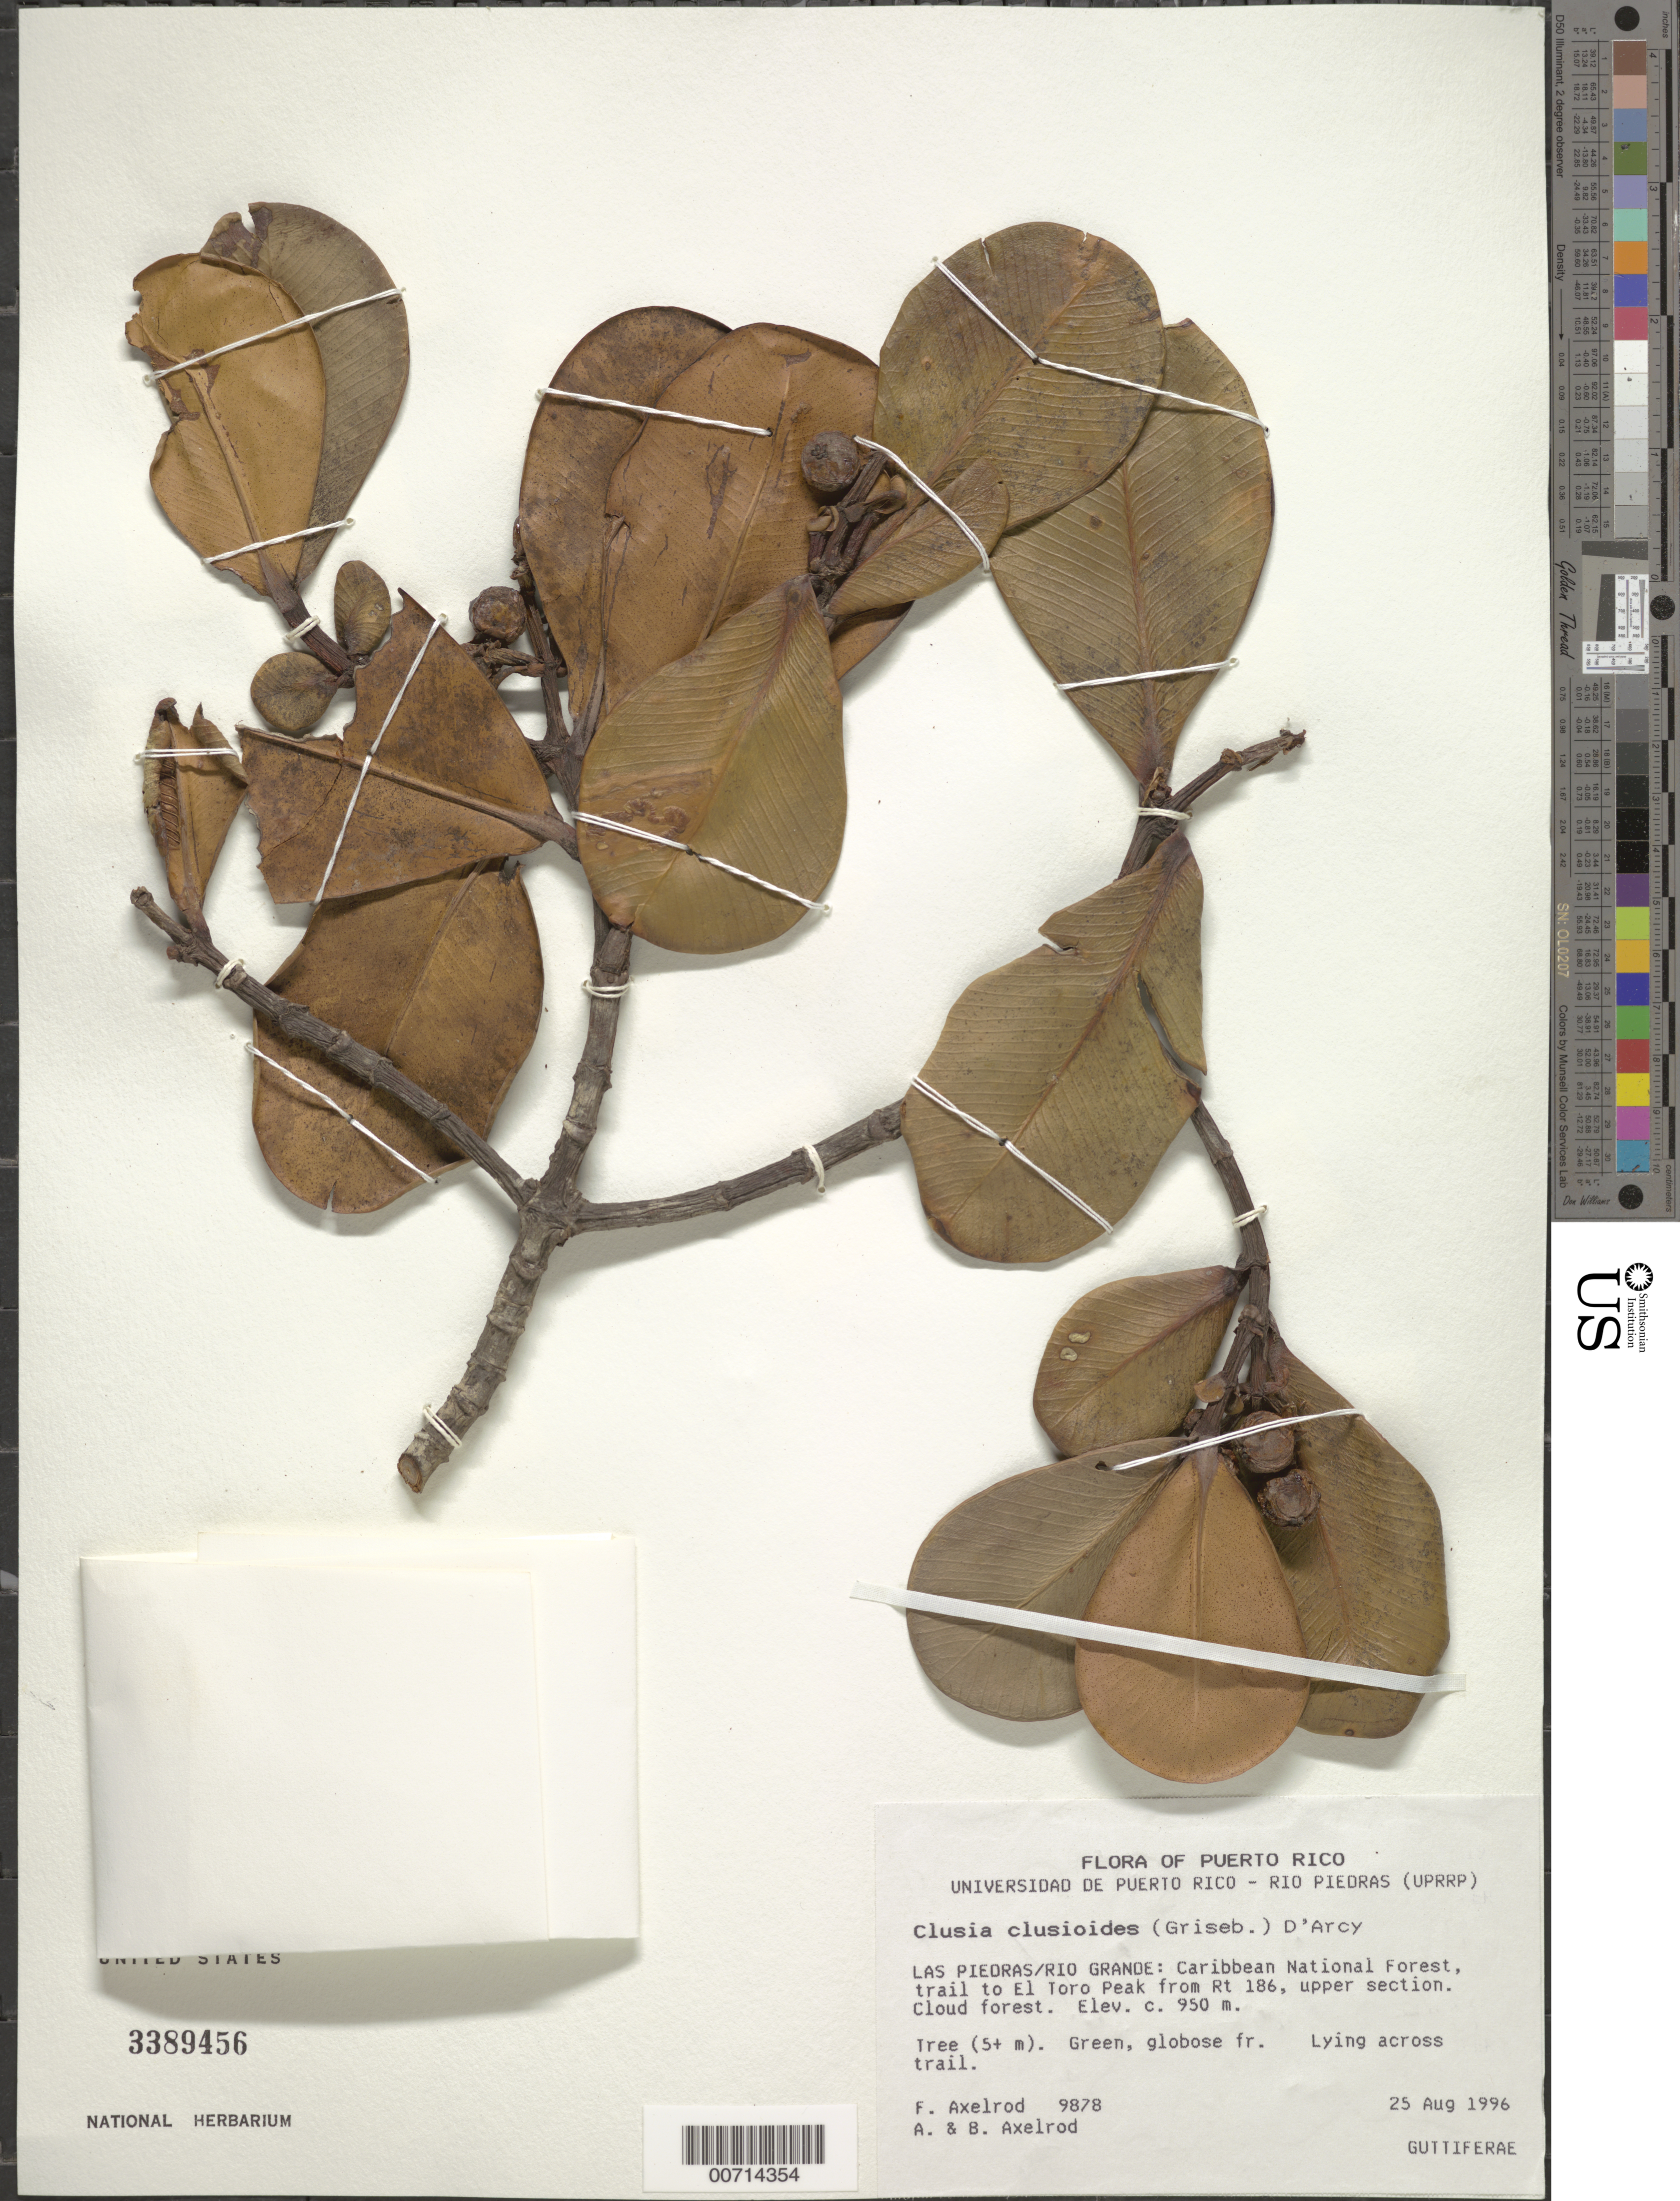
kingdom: Plantae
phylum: Tracheophyta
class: Magnoliopsida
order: Malpighiales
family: Clusiaceae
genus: Clusia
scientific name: Clusia clusioides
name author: (Griseb.) D'Arcy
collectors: F. S. Axelrod, A. Axelrod & B. Axelrod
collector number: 9878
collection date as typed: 25 Aug 1996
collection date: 1996-08-25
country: Puerto Rico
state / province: Río Grande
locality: Las Piedras/Rio Grande: Carib. Natl. Forest, trail to El Toro Peak from rte 186, upper section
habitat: Cloud forest; lying across trail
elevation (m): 950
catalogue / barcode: US 3389456